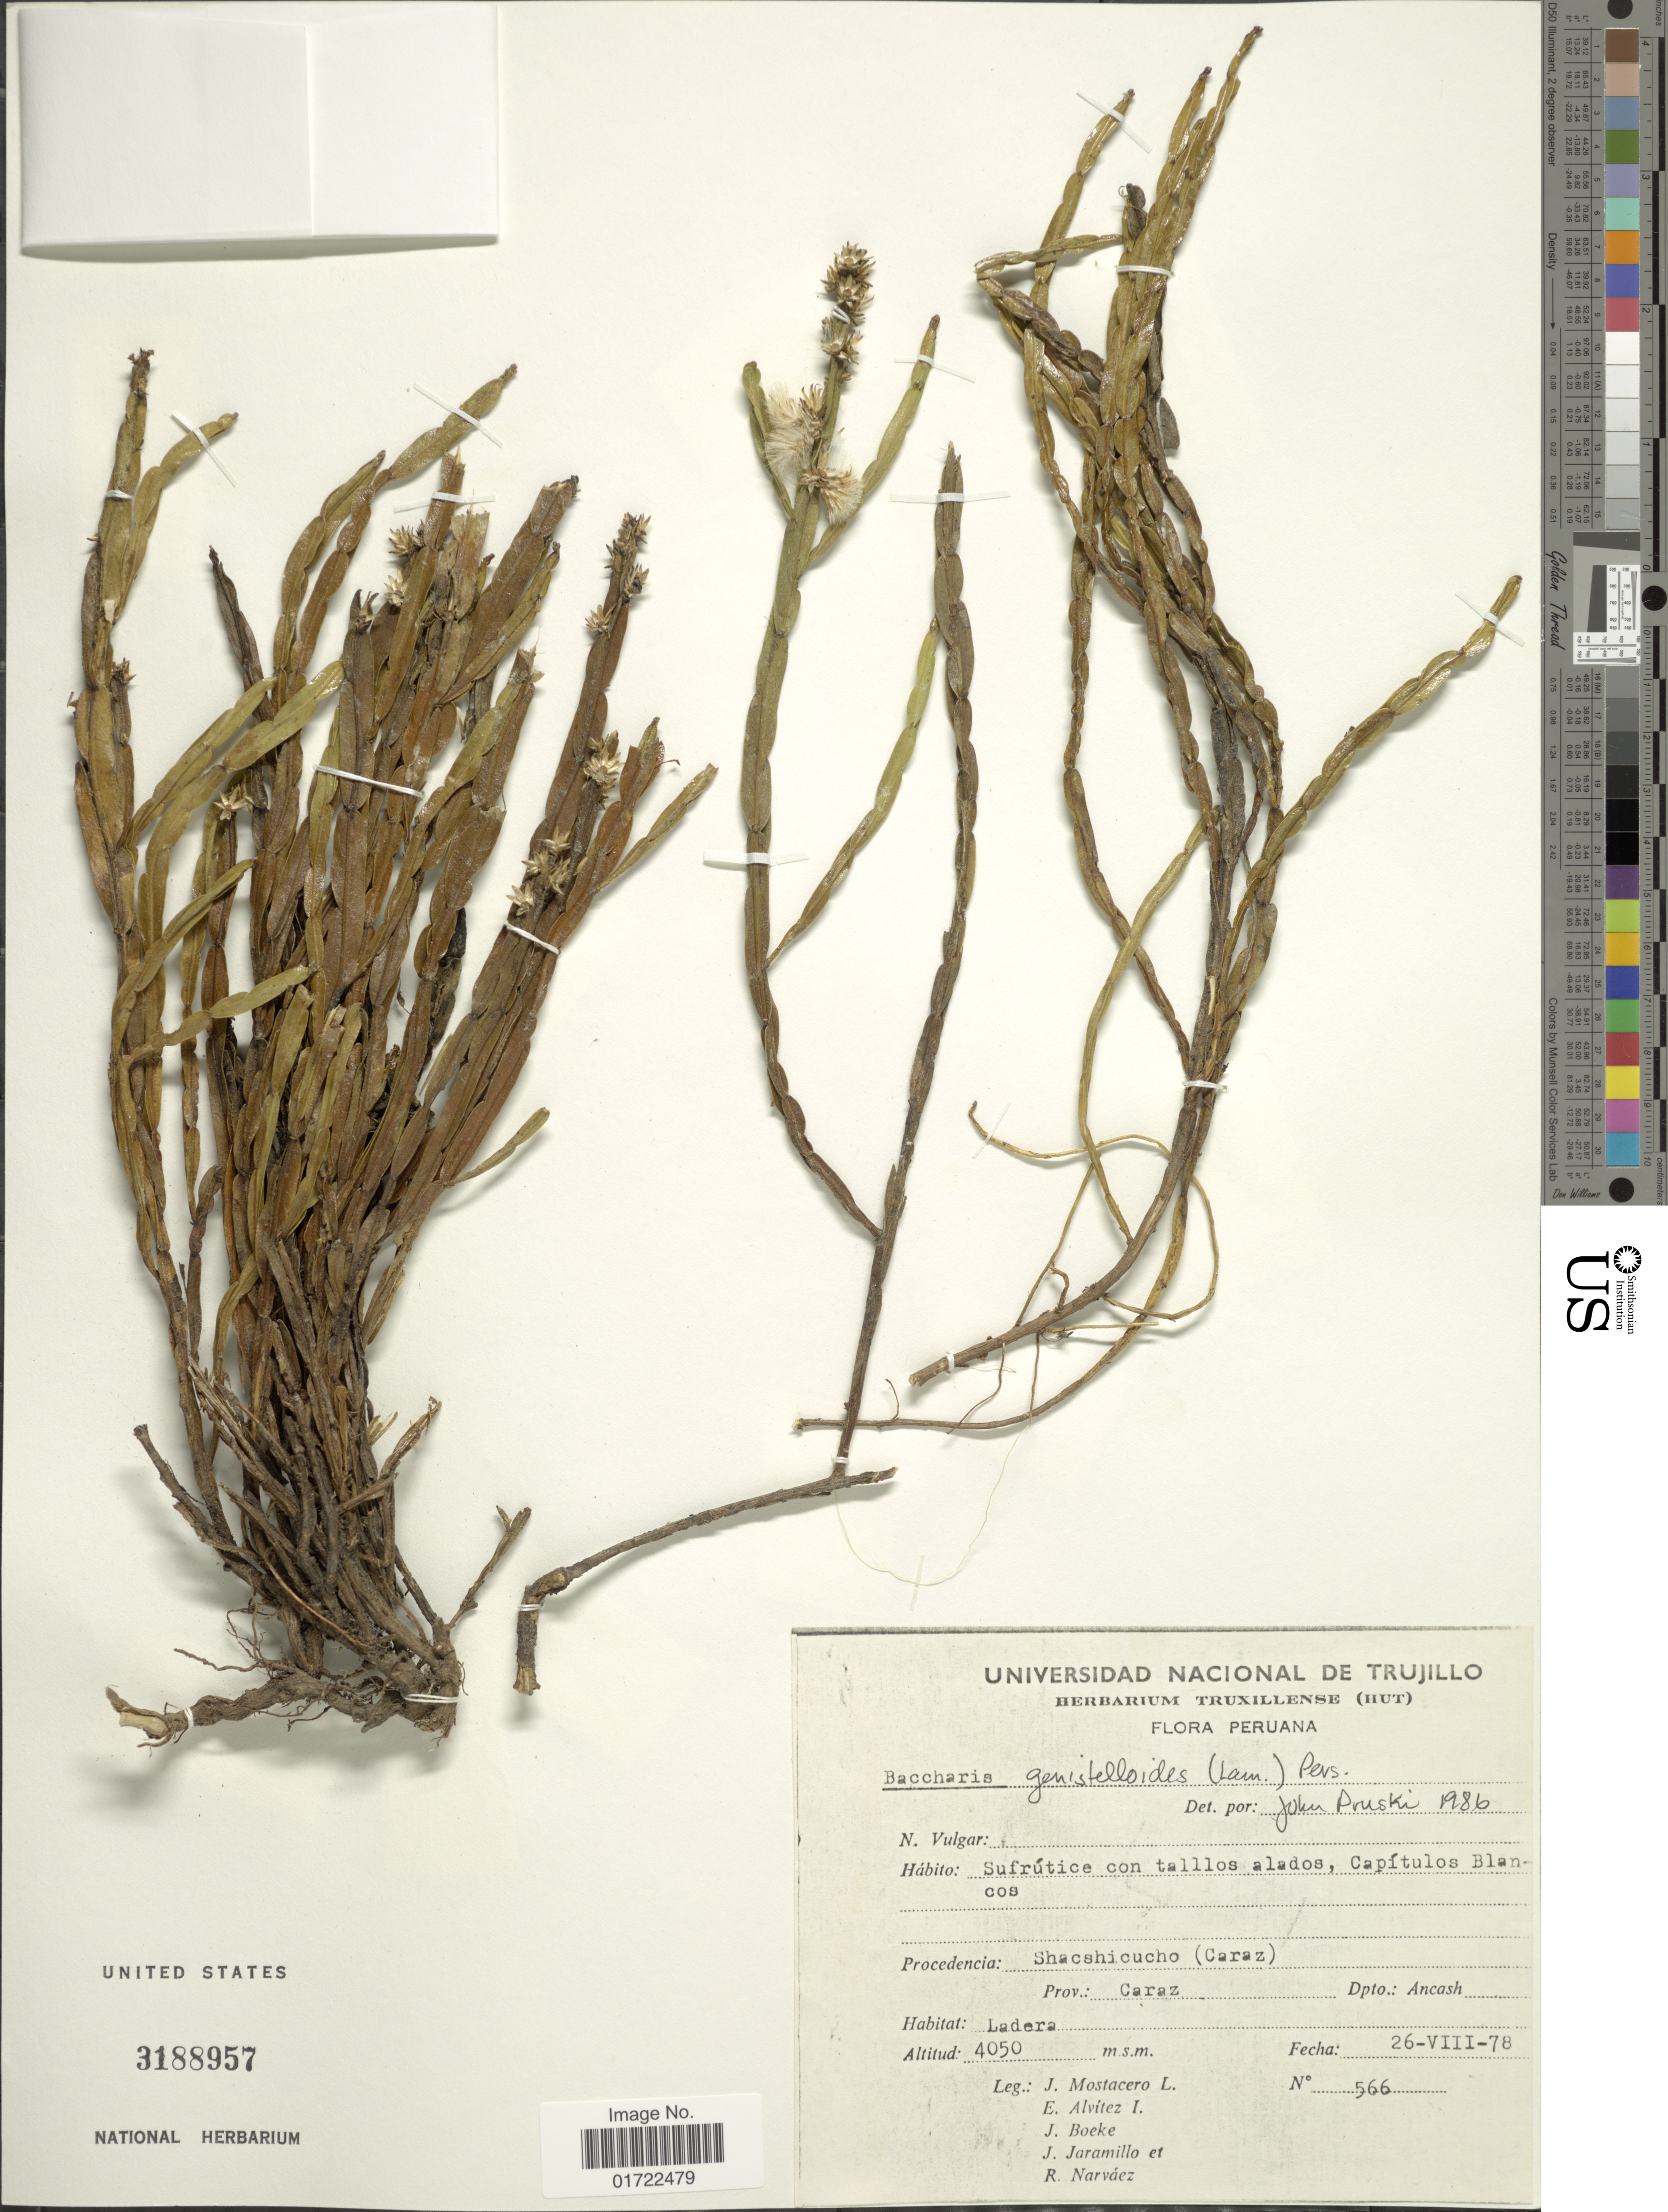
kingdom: Plantae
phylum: Tracheophyta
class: Magnoliopsida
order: Asterales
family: Asteraceae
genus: Baccharis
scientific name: Baccharis genistelloides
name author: (Lam.) Pers.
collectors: J. Mostacero L., E. Alvitez I., J. D. Boeke, J. Jaramillo & R. Narváez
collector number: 566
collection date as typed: Transcribed d/m/y: 26/8/78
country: Peru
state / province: Ancash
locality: Sufrutice con talllos aladosm Capitulos Blancos, Procedencia: Shacshicucho (Caraz), Prov.: Caraz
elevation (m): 4050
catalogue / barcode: US 3188957